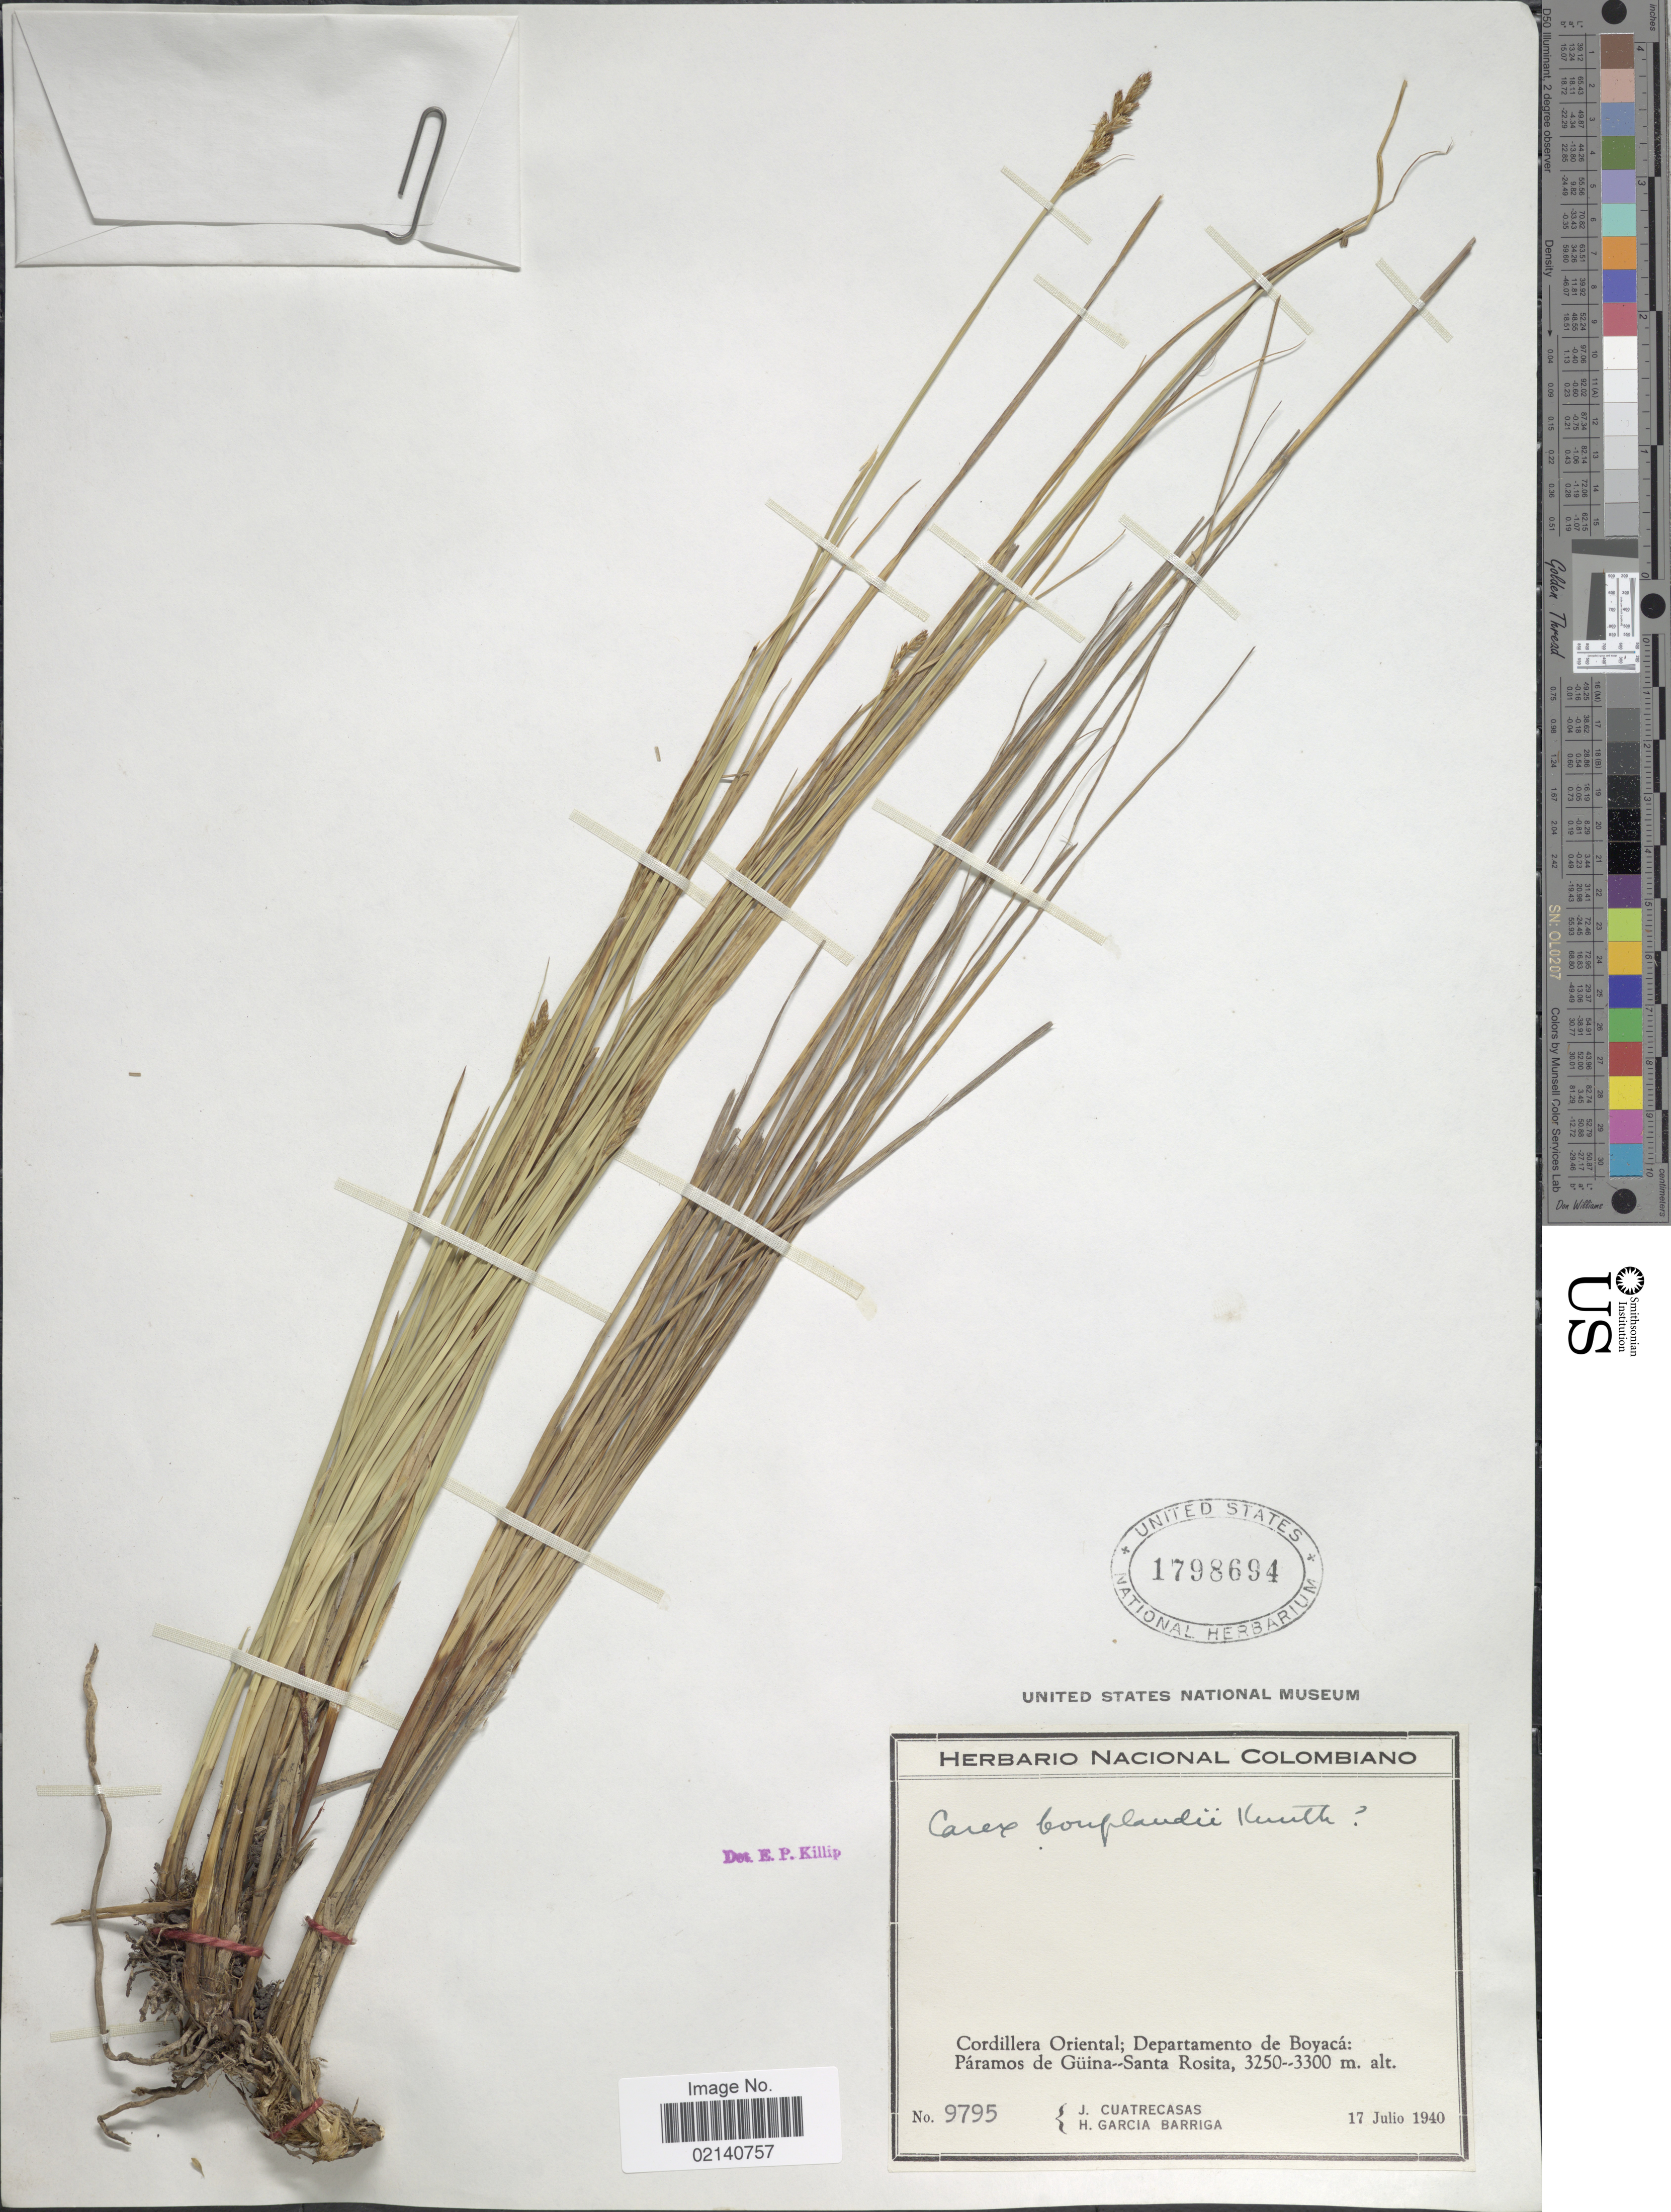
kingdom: Plantae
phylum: Tracheophyta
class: Liliopsida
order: Poales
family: Cyperaceae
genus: Carex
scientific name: Carex bonplandii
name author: Kunth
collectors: J. Cuatrecasas & H. García Barriga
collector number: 9795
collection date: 1940-07-17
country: Colombia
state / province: Boyacá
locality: Cordillera Oriental, Paramos de Guina-Santa Rosita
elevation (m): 3250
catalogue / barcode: US 1798694